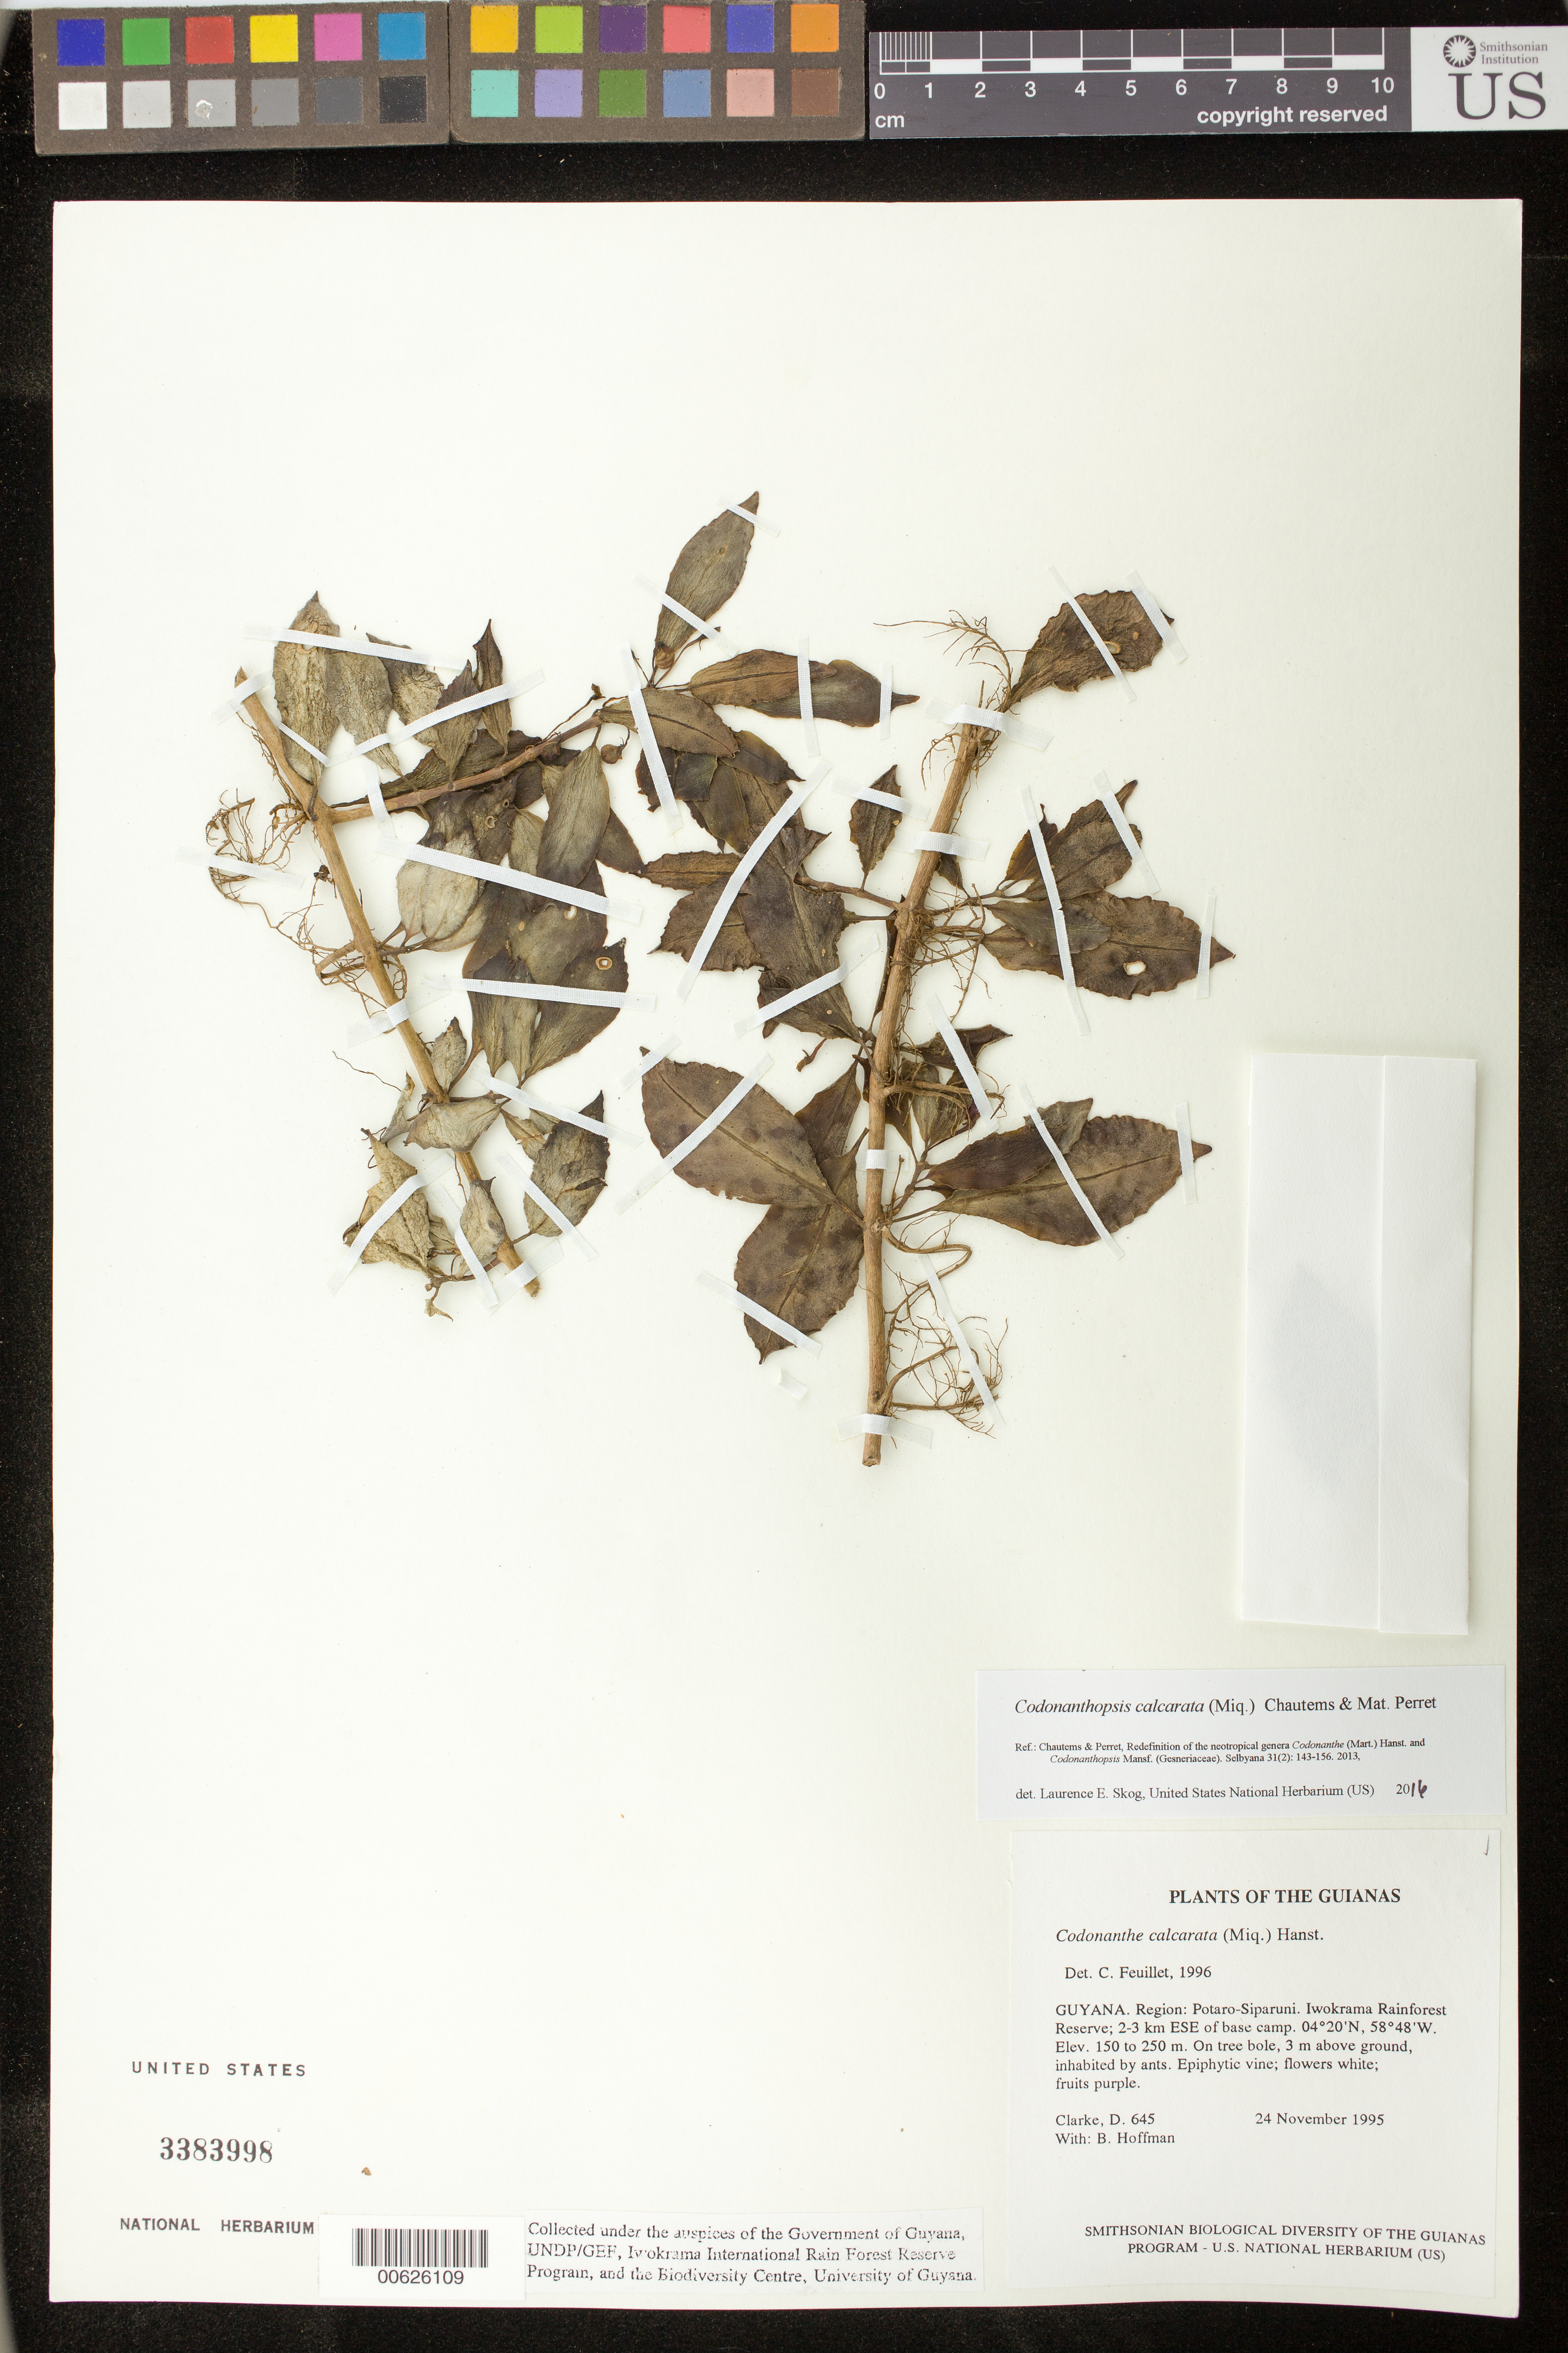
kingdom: Plantae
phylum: Tracheophyta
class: Magnoliopsida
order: Lamiales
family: Gesneriaceae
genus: Codonanthopsis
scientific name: Codonanthopsis calcarata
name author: (Miq.) Chautems & Mat.Perret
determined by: Skog, Laurence E.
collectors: H. D. Clarke & B. Hoffman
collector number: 645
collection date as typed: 24 Nov 1995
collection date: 1995-11-24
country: Guyana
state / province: Potaro-Siparuni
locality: Iwokrama Rainforest Reserve; 2-3 km ESE of base camp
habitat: On tree bole, 3 m above ground, inhabited by ants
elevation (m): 150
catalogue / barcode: US 3383998